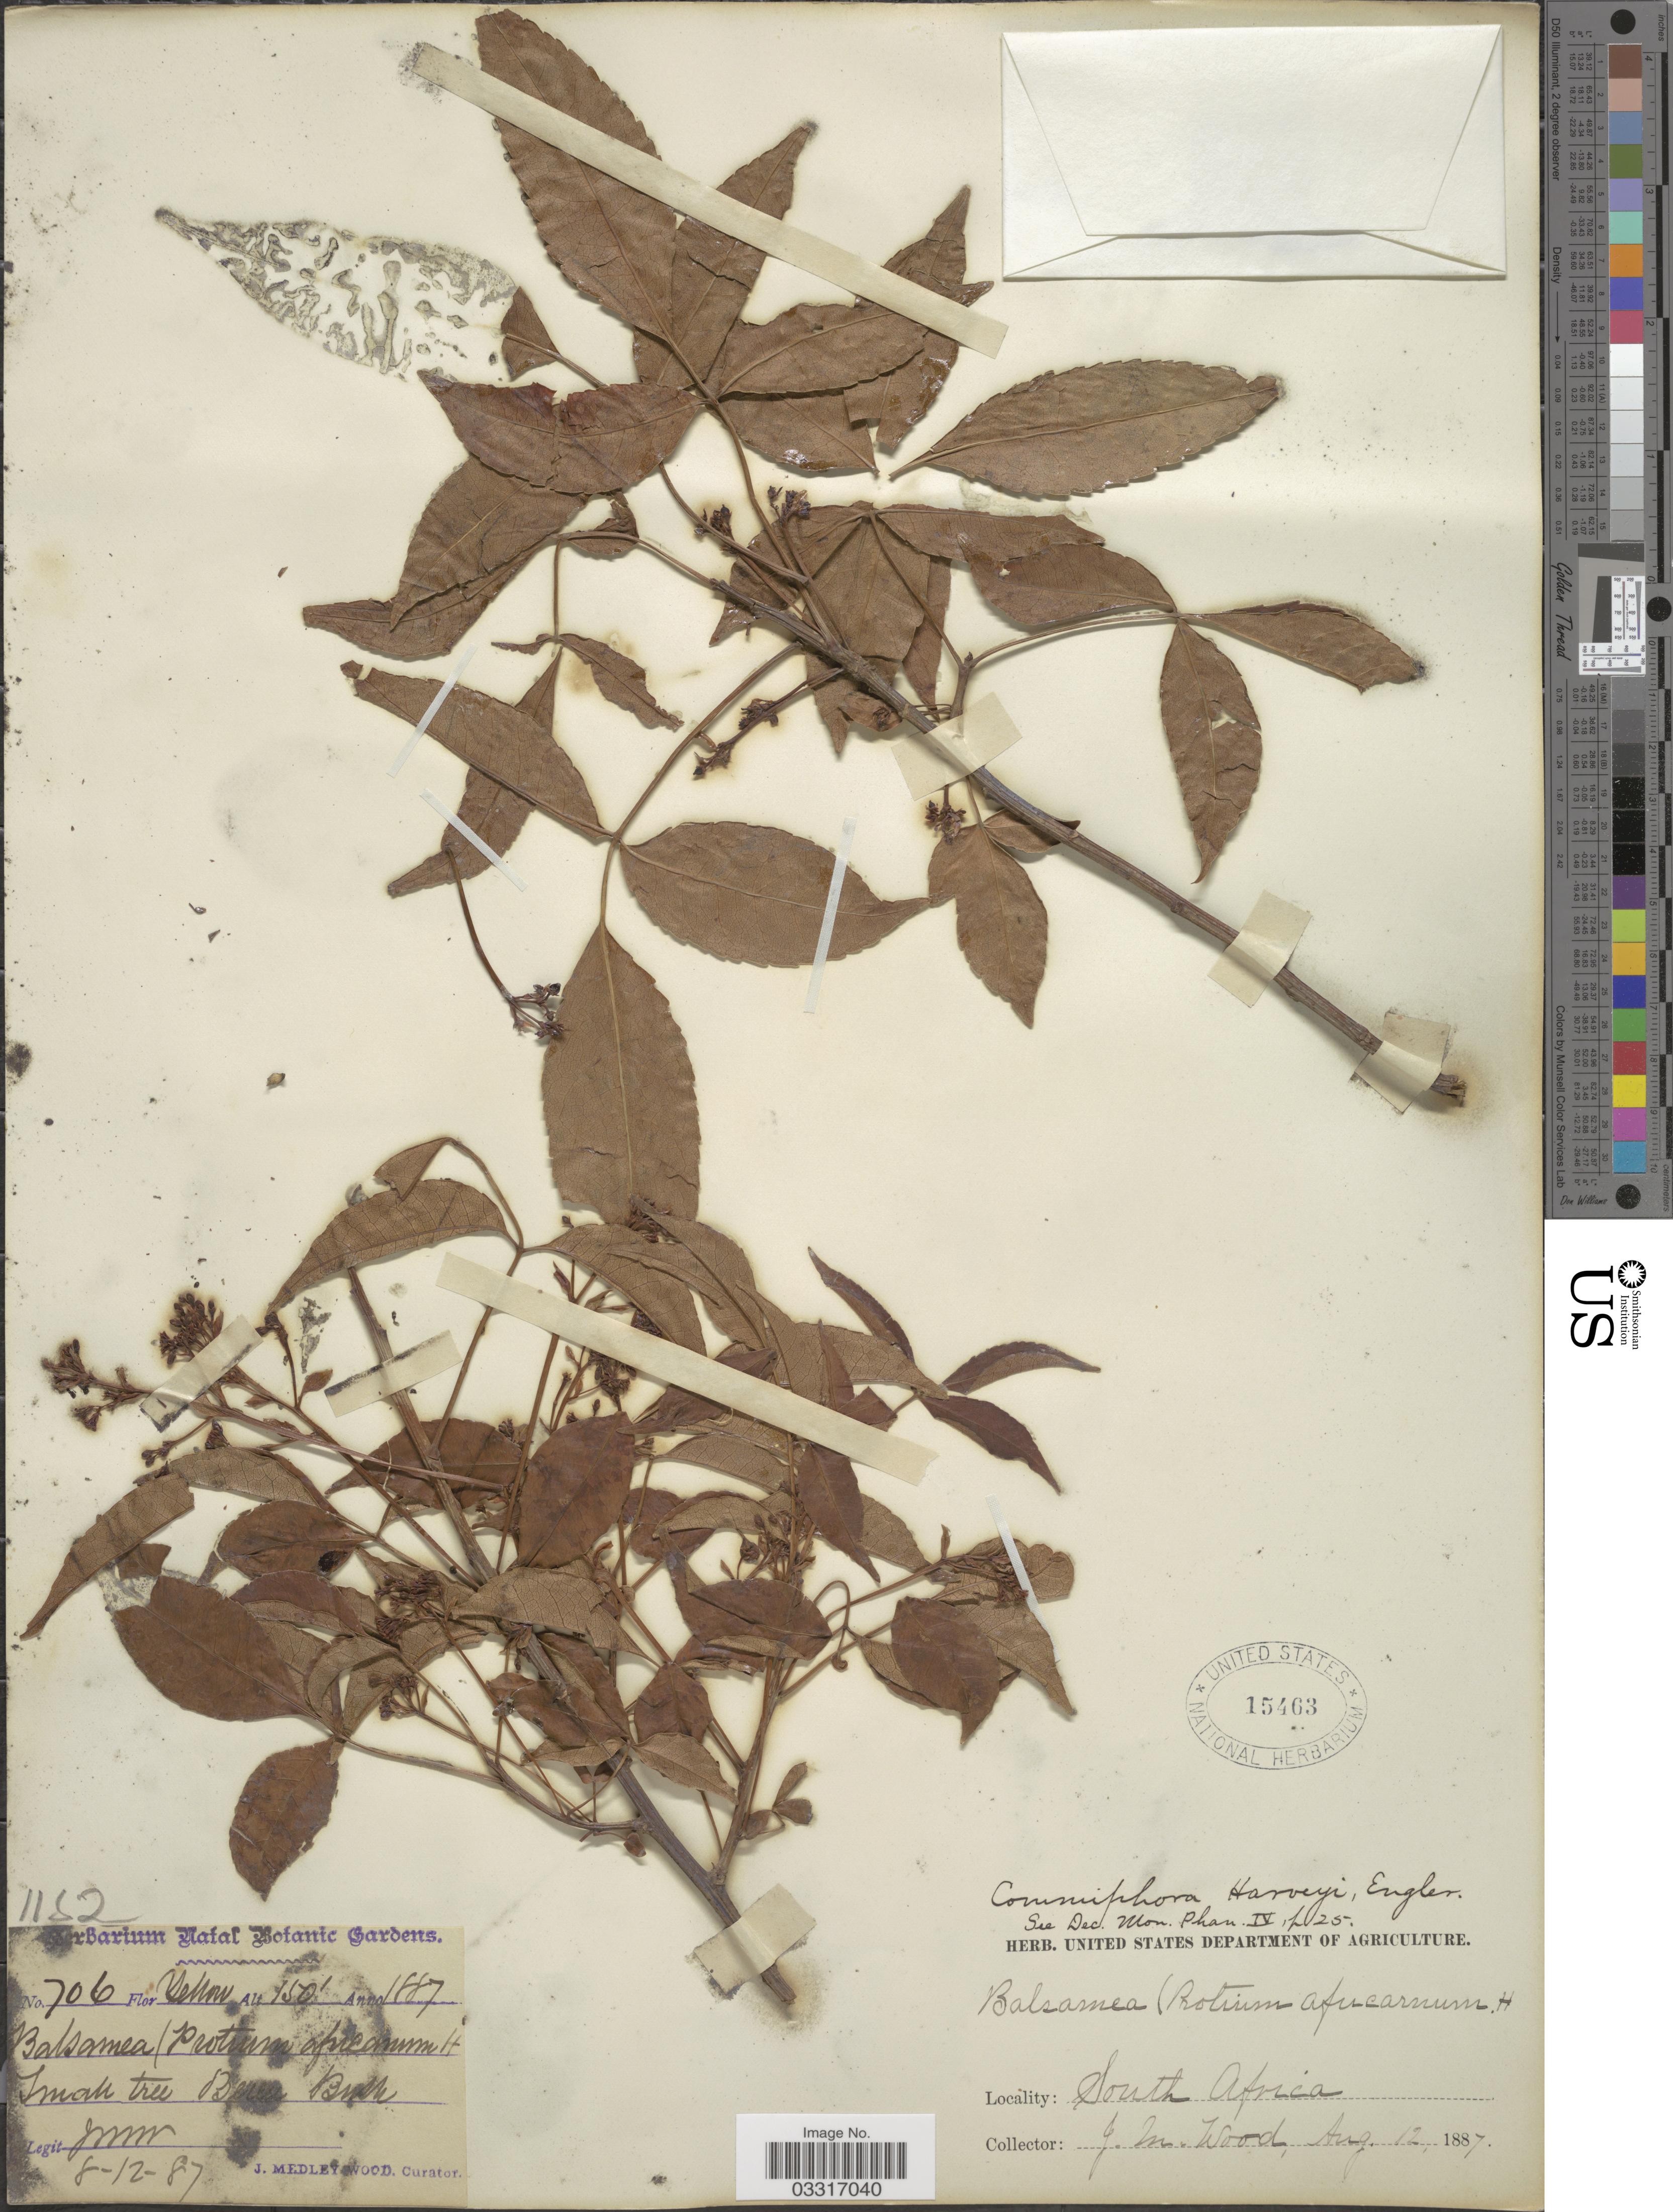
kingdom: Plantae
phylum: Tracheophyta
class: Magnoliopsida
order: Sapindales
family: Burseraceae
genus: Commiphora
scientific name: Commiphora harveyi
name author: Engl.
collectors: J. M. Wood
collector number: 706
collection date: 1887-08-12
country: South Africa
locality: Berea Bush.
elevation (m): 46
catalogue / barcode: US 15463